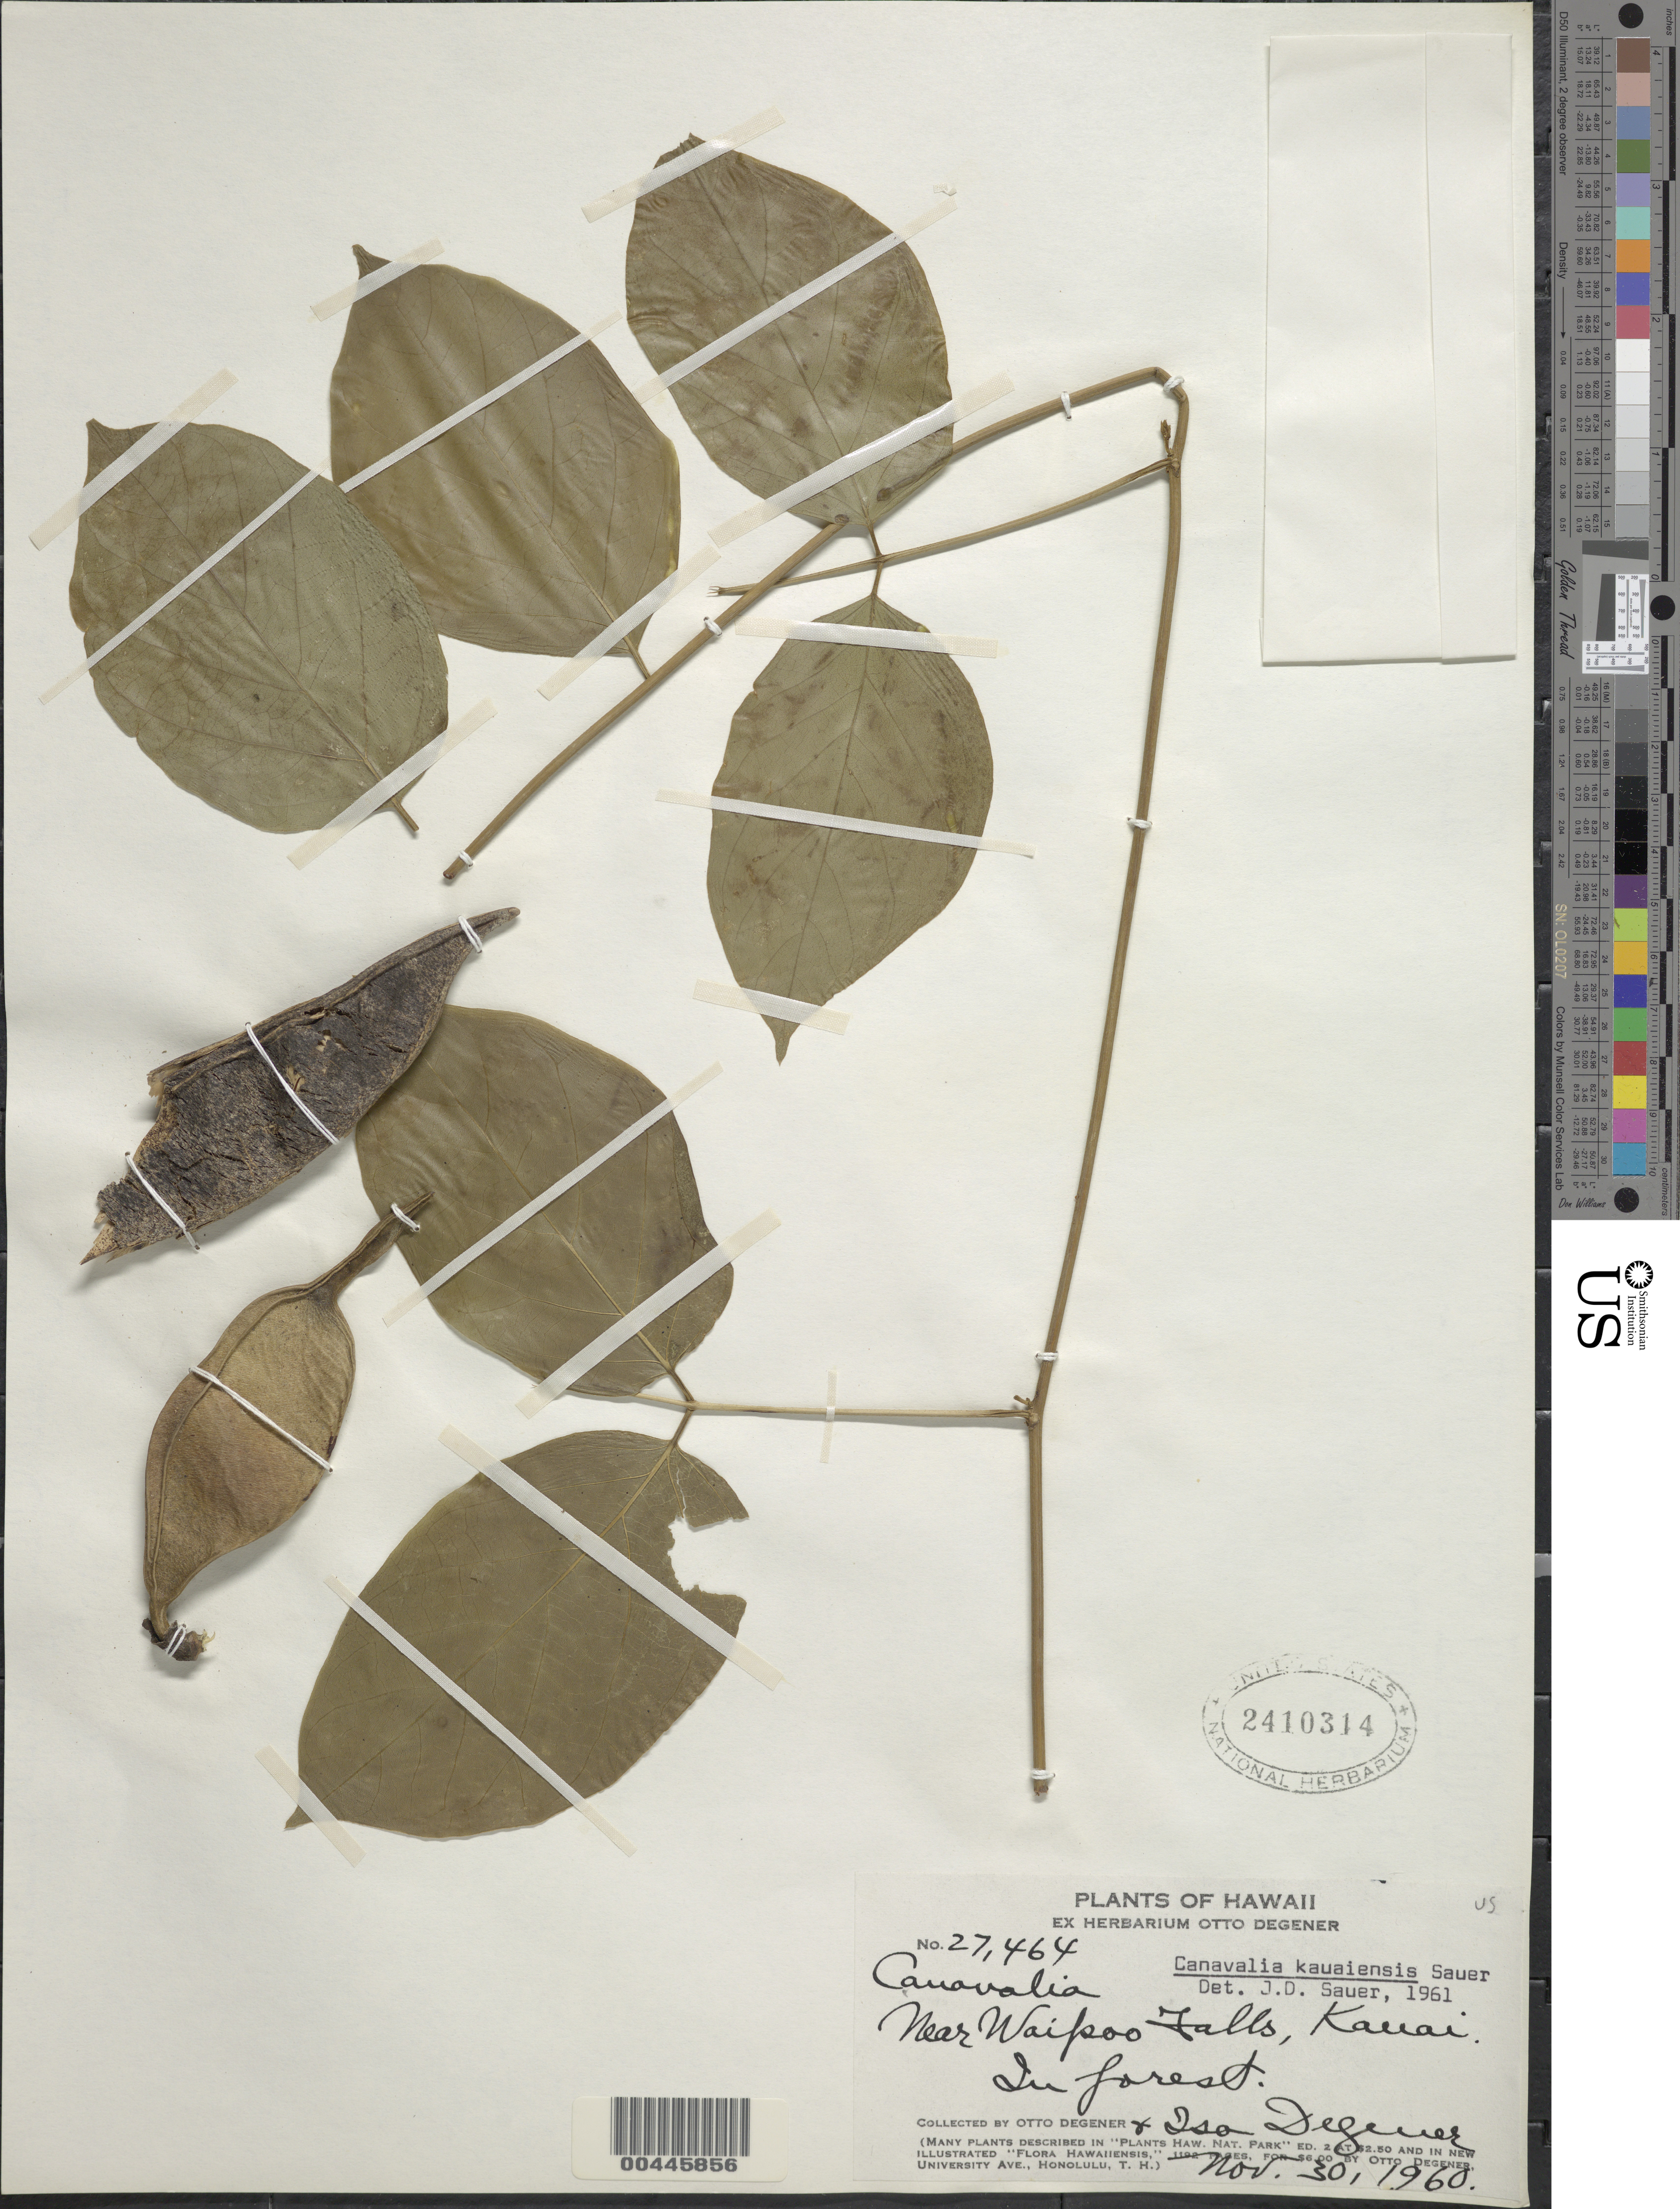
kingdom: Plantae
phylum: Tracheophyta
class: Magnoliopsida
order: Fabales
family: Fabaceae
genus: Canavalia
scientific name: Canavalia kauaiensis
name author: J.D. Sauer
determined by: Sauer, J. D.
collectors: O. Degener & I. Degener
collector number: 27464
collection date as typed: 30 Nov 1960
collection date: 1960-11-30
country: United States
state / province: Hawaii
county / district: Kauai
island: Kaua'i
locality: Near Waipoo Falls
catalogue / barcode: US 2410314